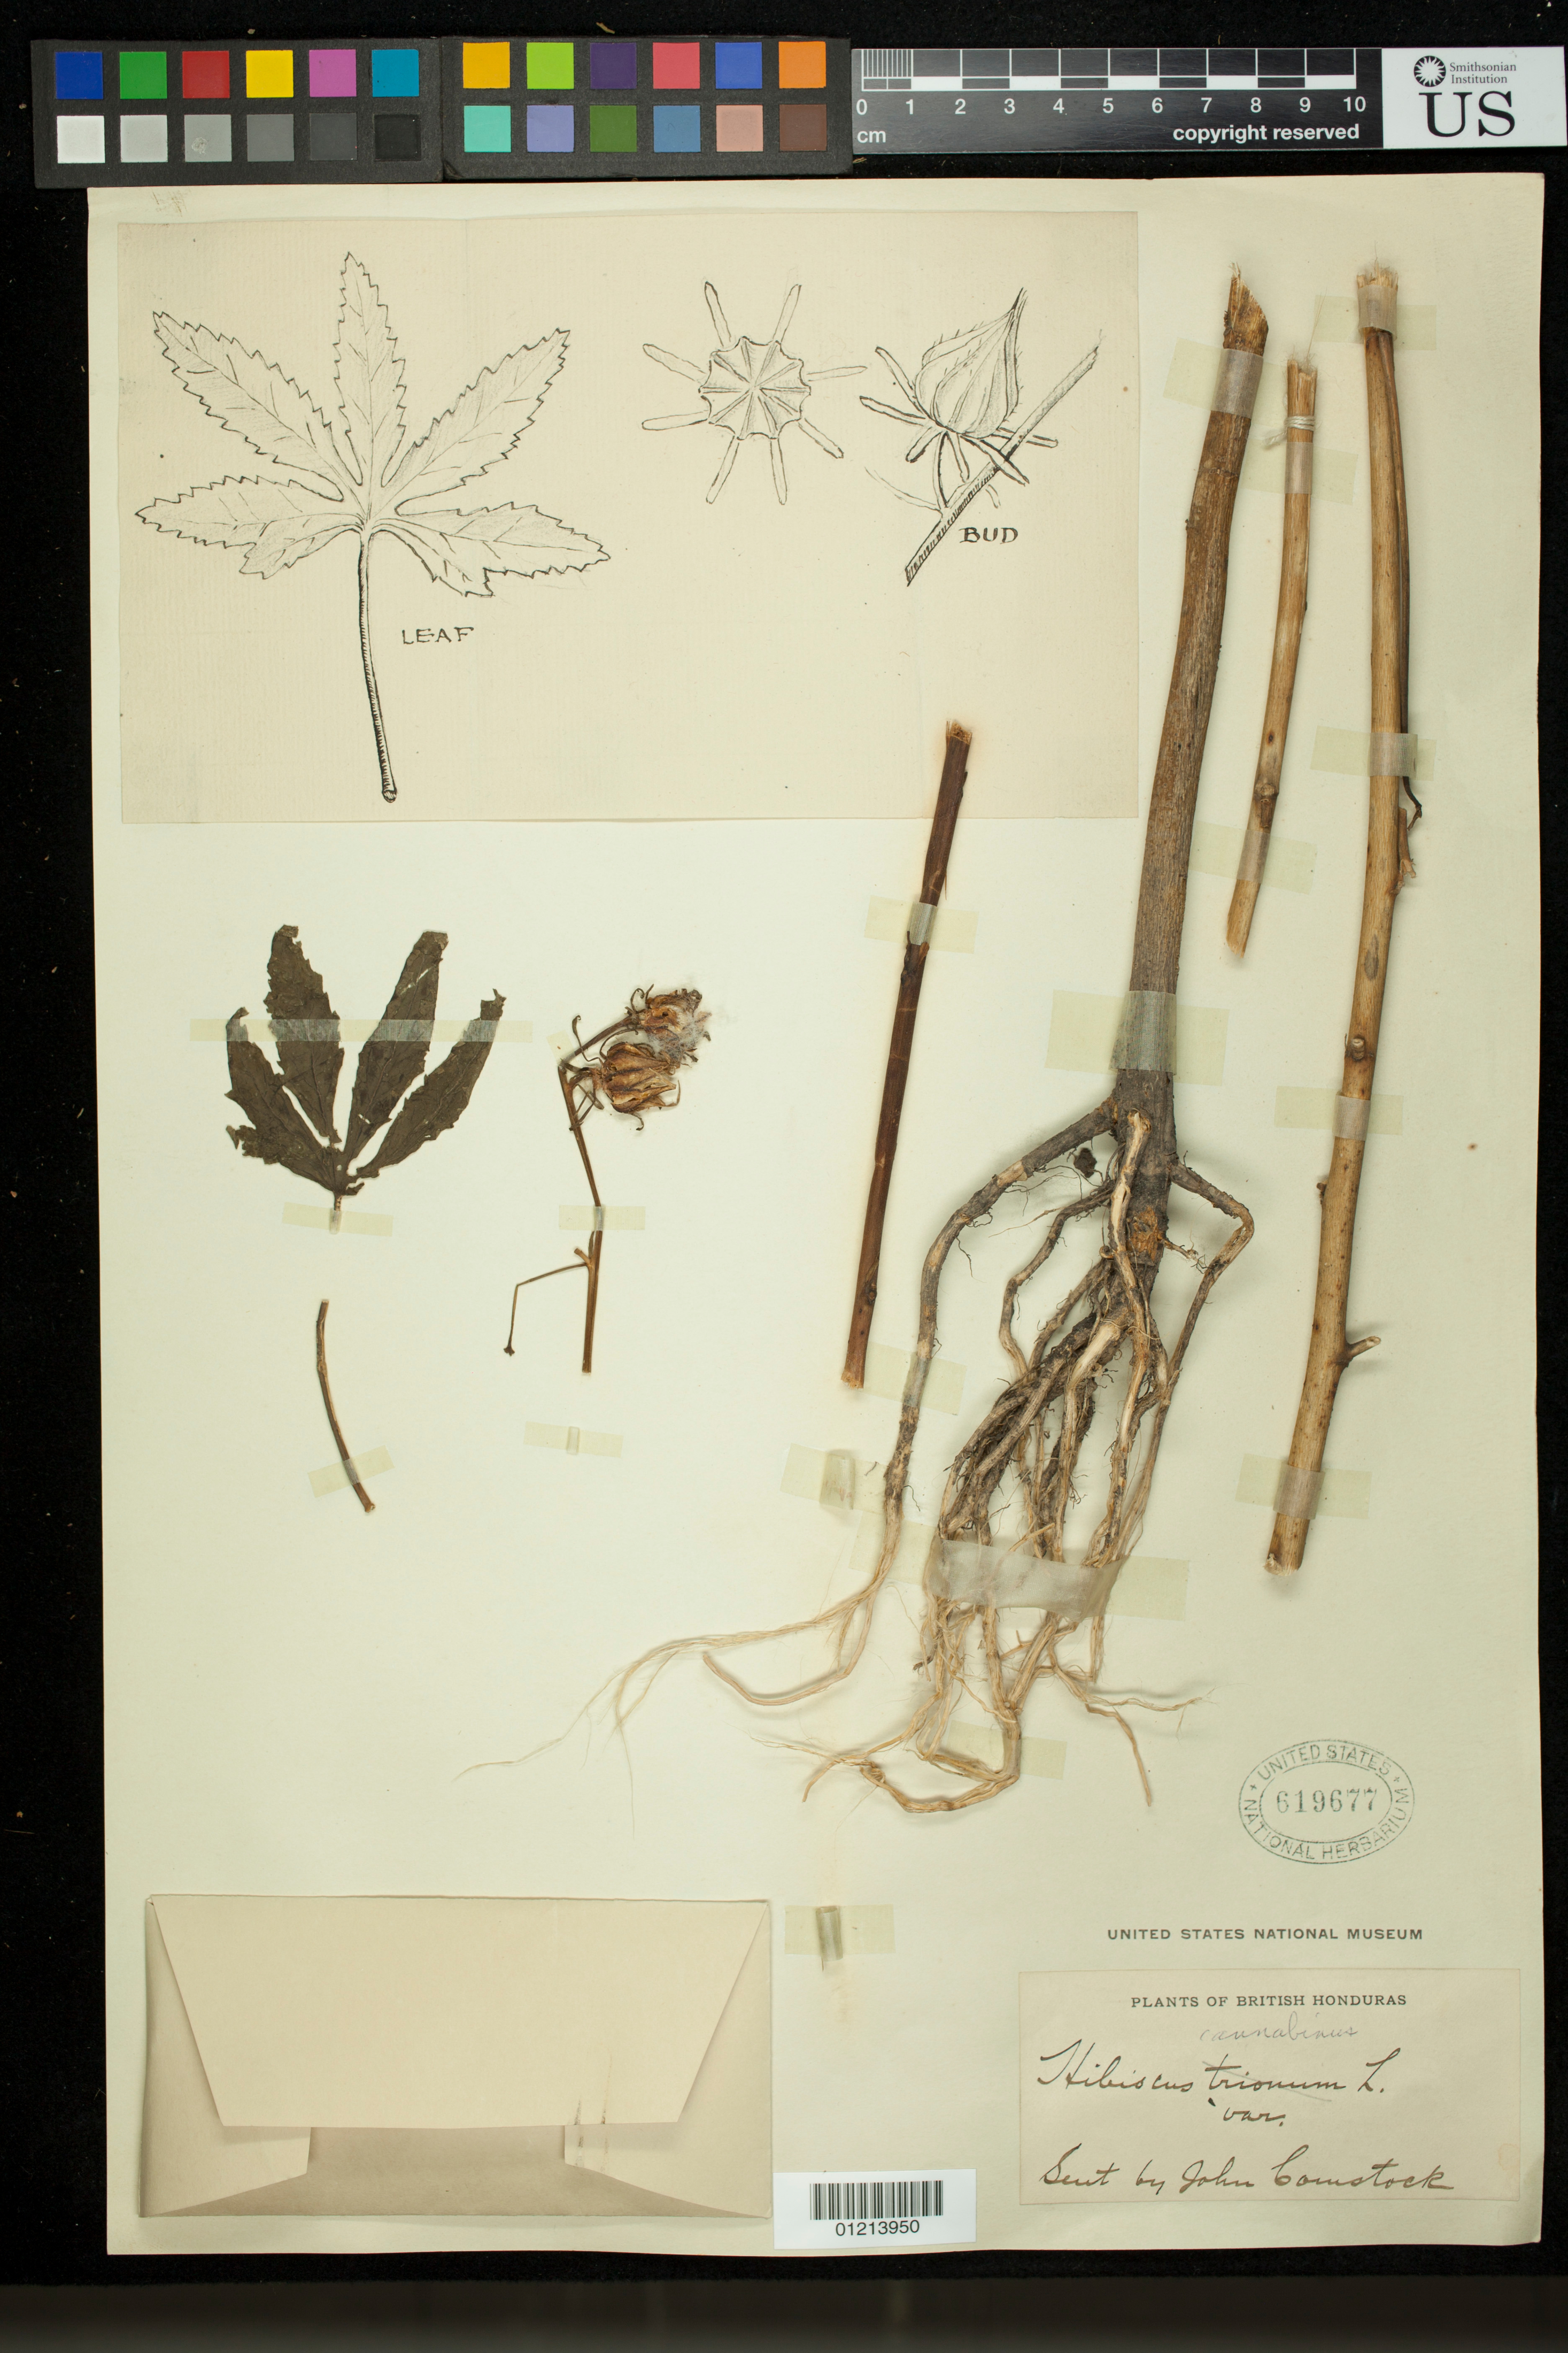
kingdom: Plantae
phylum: Tracheophyta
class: Magnoliopsida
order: Malvales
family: Malvaceae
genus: Hibiscus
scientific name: Hibiscus cannabinus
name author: L.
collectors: J. Comstock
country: Belize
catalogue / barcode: US 619677